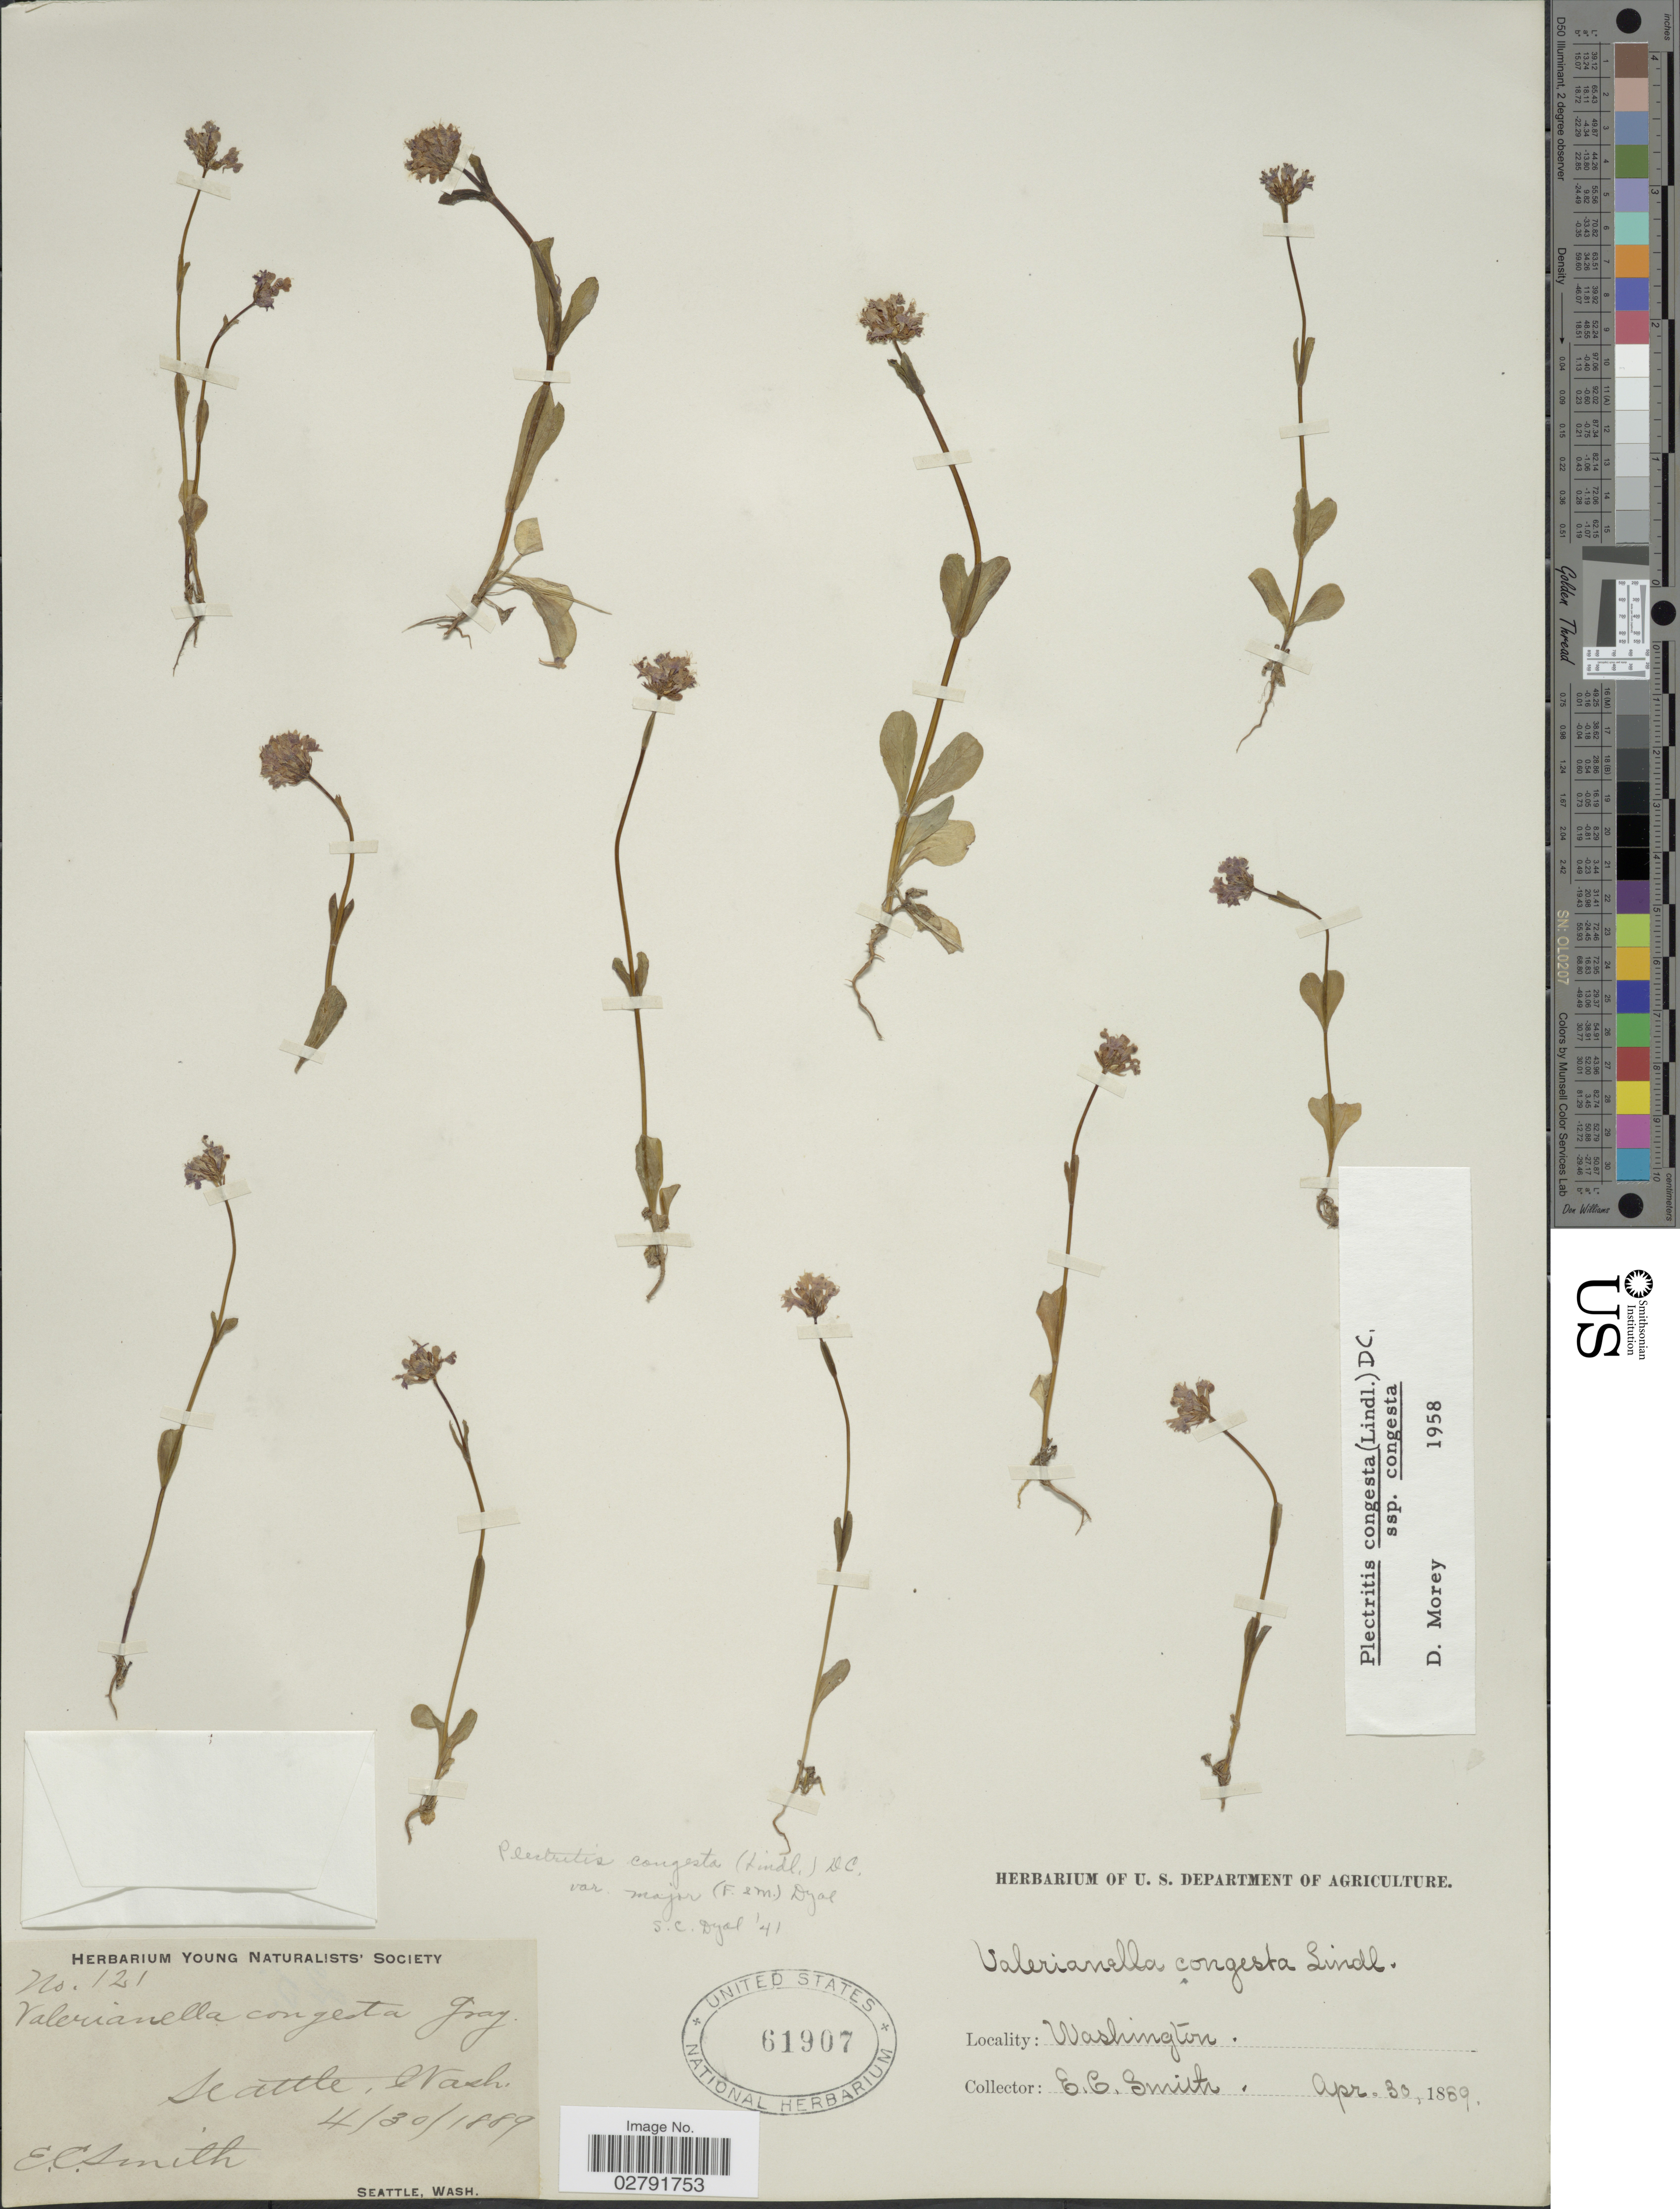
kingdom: Plantae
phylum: Tracheophyta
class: Magnoliopsida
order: Dipsacales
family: Caprifoliaceae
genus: Plectritis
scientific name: Plectritis congesta subsp. congesta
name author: (Lindl.) DC.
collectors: E. Smith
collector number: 121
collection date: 1889-04-30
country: United States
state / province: Washington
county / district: King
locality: Seattle.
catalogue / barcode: US 61907